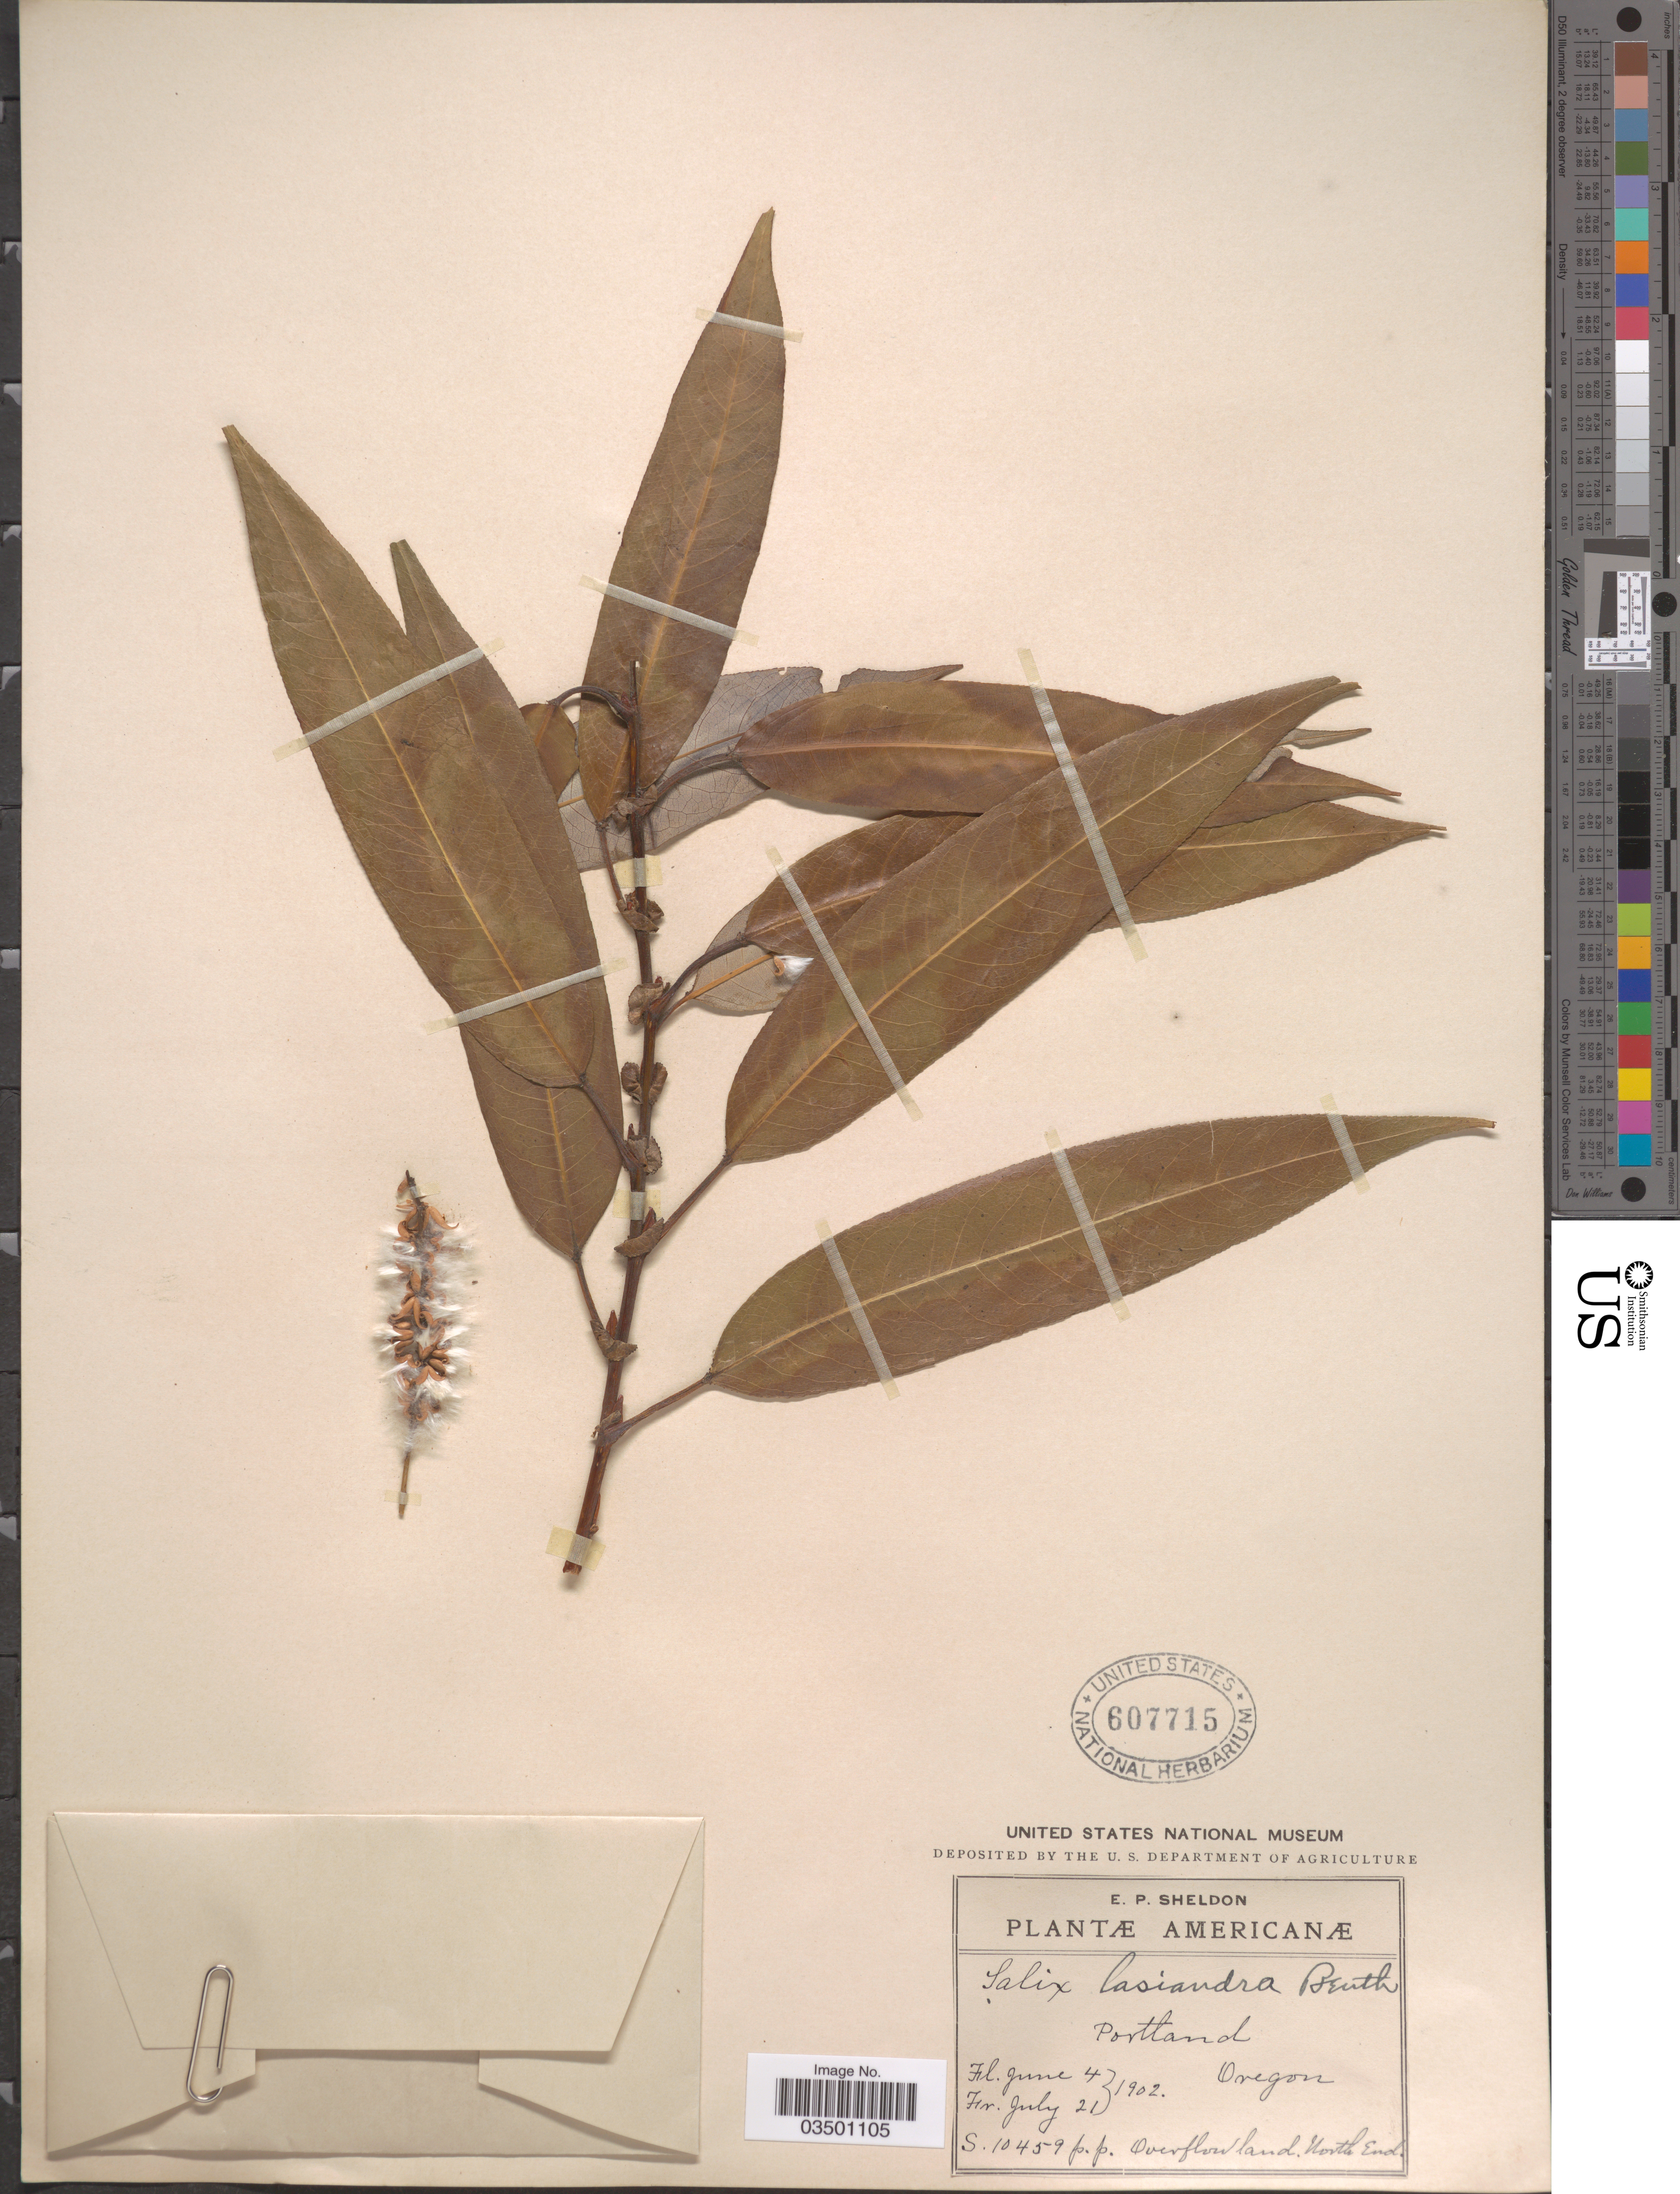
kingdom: Plantae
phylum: Tracheophyta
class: Magnoliopsida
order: Malpighiales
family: Salicaceae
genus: Salix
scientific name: Salix lasiandra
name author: Benth.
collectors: E. P. Sheldon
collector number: S10459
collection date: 1902-06-04/1902-07-21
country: United States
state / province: Oregon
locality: Portland. North End.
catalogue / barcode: US 607715